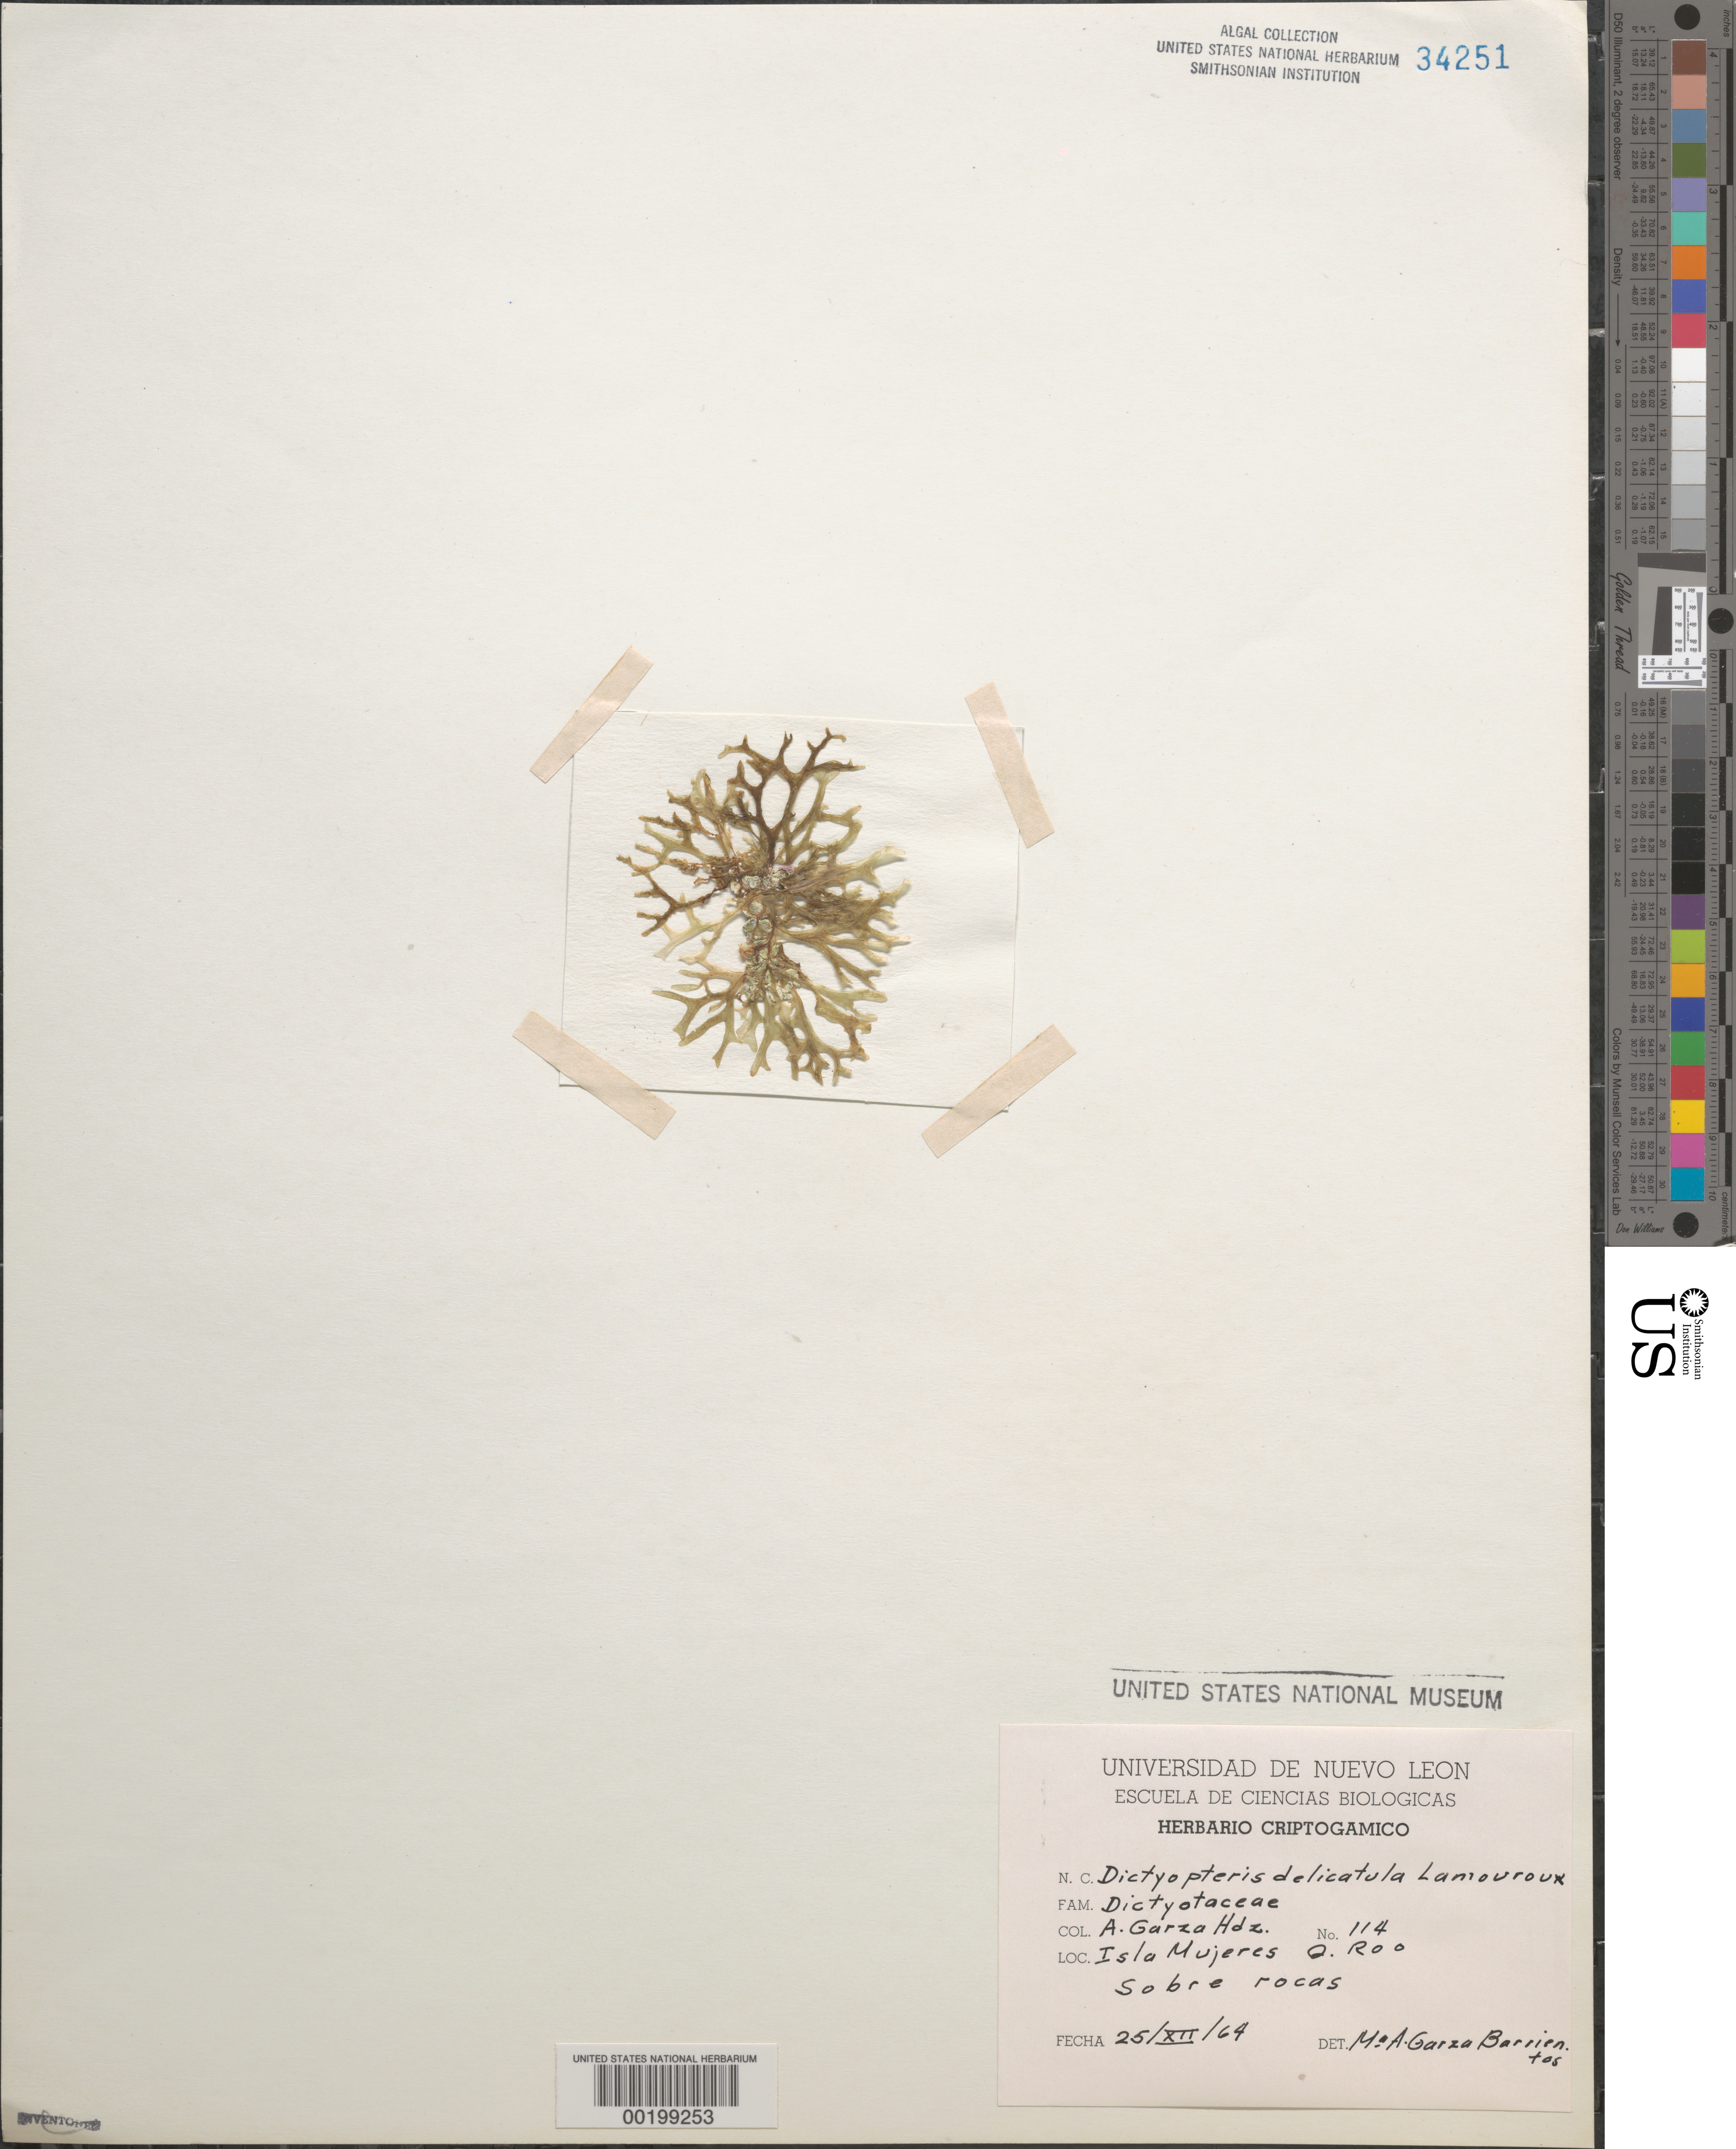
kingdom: Chromista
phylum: Ochrophyta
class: Phaeophyceae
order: Dictyotales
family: Dictyotaceae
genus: Dictyopteris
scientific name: Dictyopteris delicatula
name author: J.V.Lamouroux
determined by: Garza Barrientos, M. A.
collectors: A. Garza Hernandez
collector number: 114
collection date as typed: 25 Dec 1964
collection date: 1964-12-25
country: Mexico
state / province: Quintana Roo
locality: Isla mujeres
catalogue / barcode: US 34251